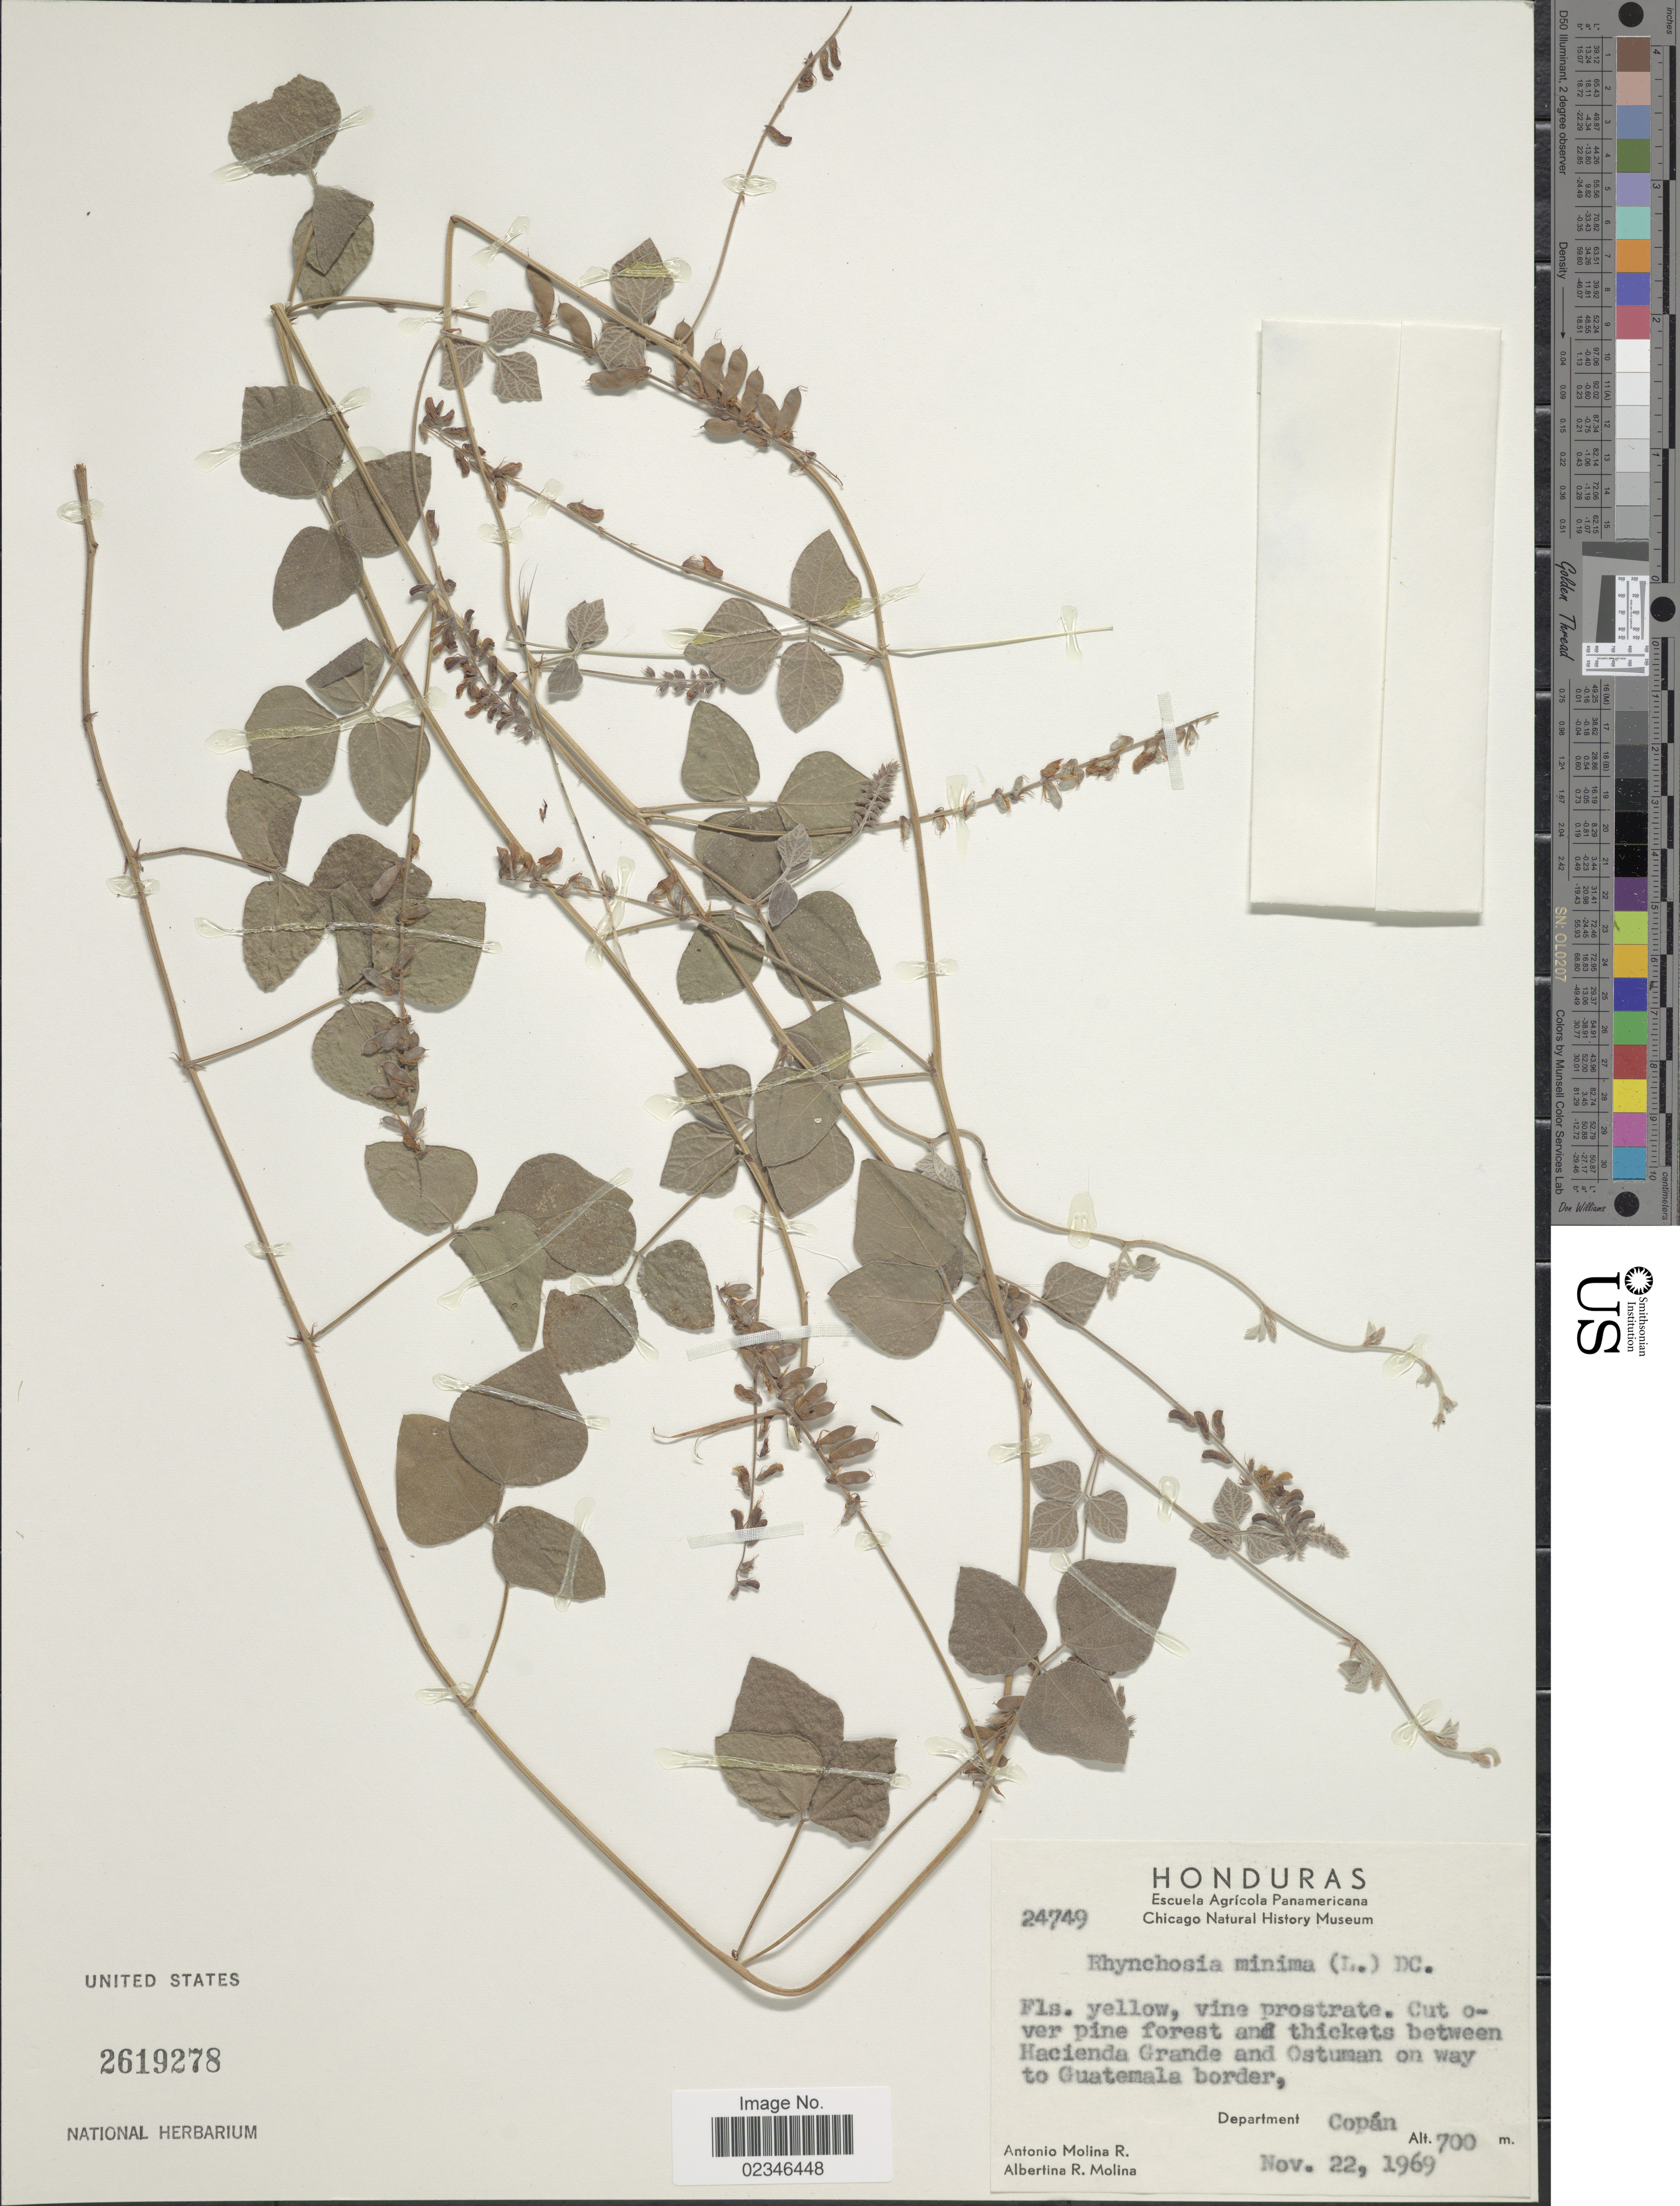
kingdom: Plantae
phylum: Tracheophyta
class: Magnoliopsida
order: Fabales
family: Fabaceae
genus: Rhynchosia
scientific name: Rhynchosia minima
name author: (L.) DC.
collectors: A. Molina R. & A. R. Molina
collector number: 24749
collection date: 1969-11-22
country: Honduras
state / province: Copán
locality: Cut over pine forest and thickets between Hacienda Grande and Ostuman on way to Guatemala border, Department Copán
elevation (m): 700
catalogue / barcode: US 2619278